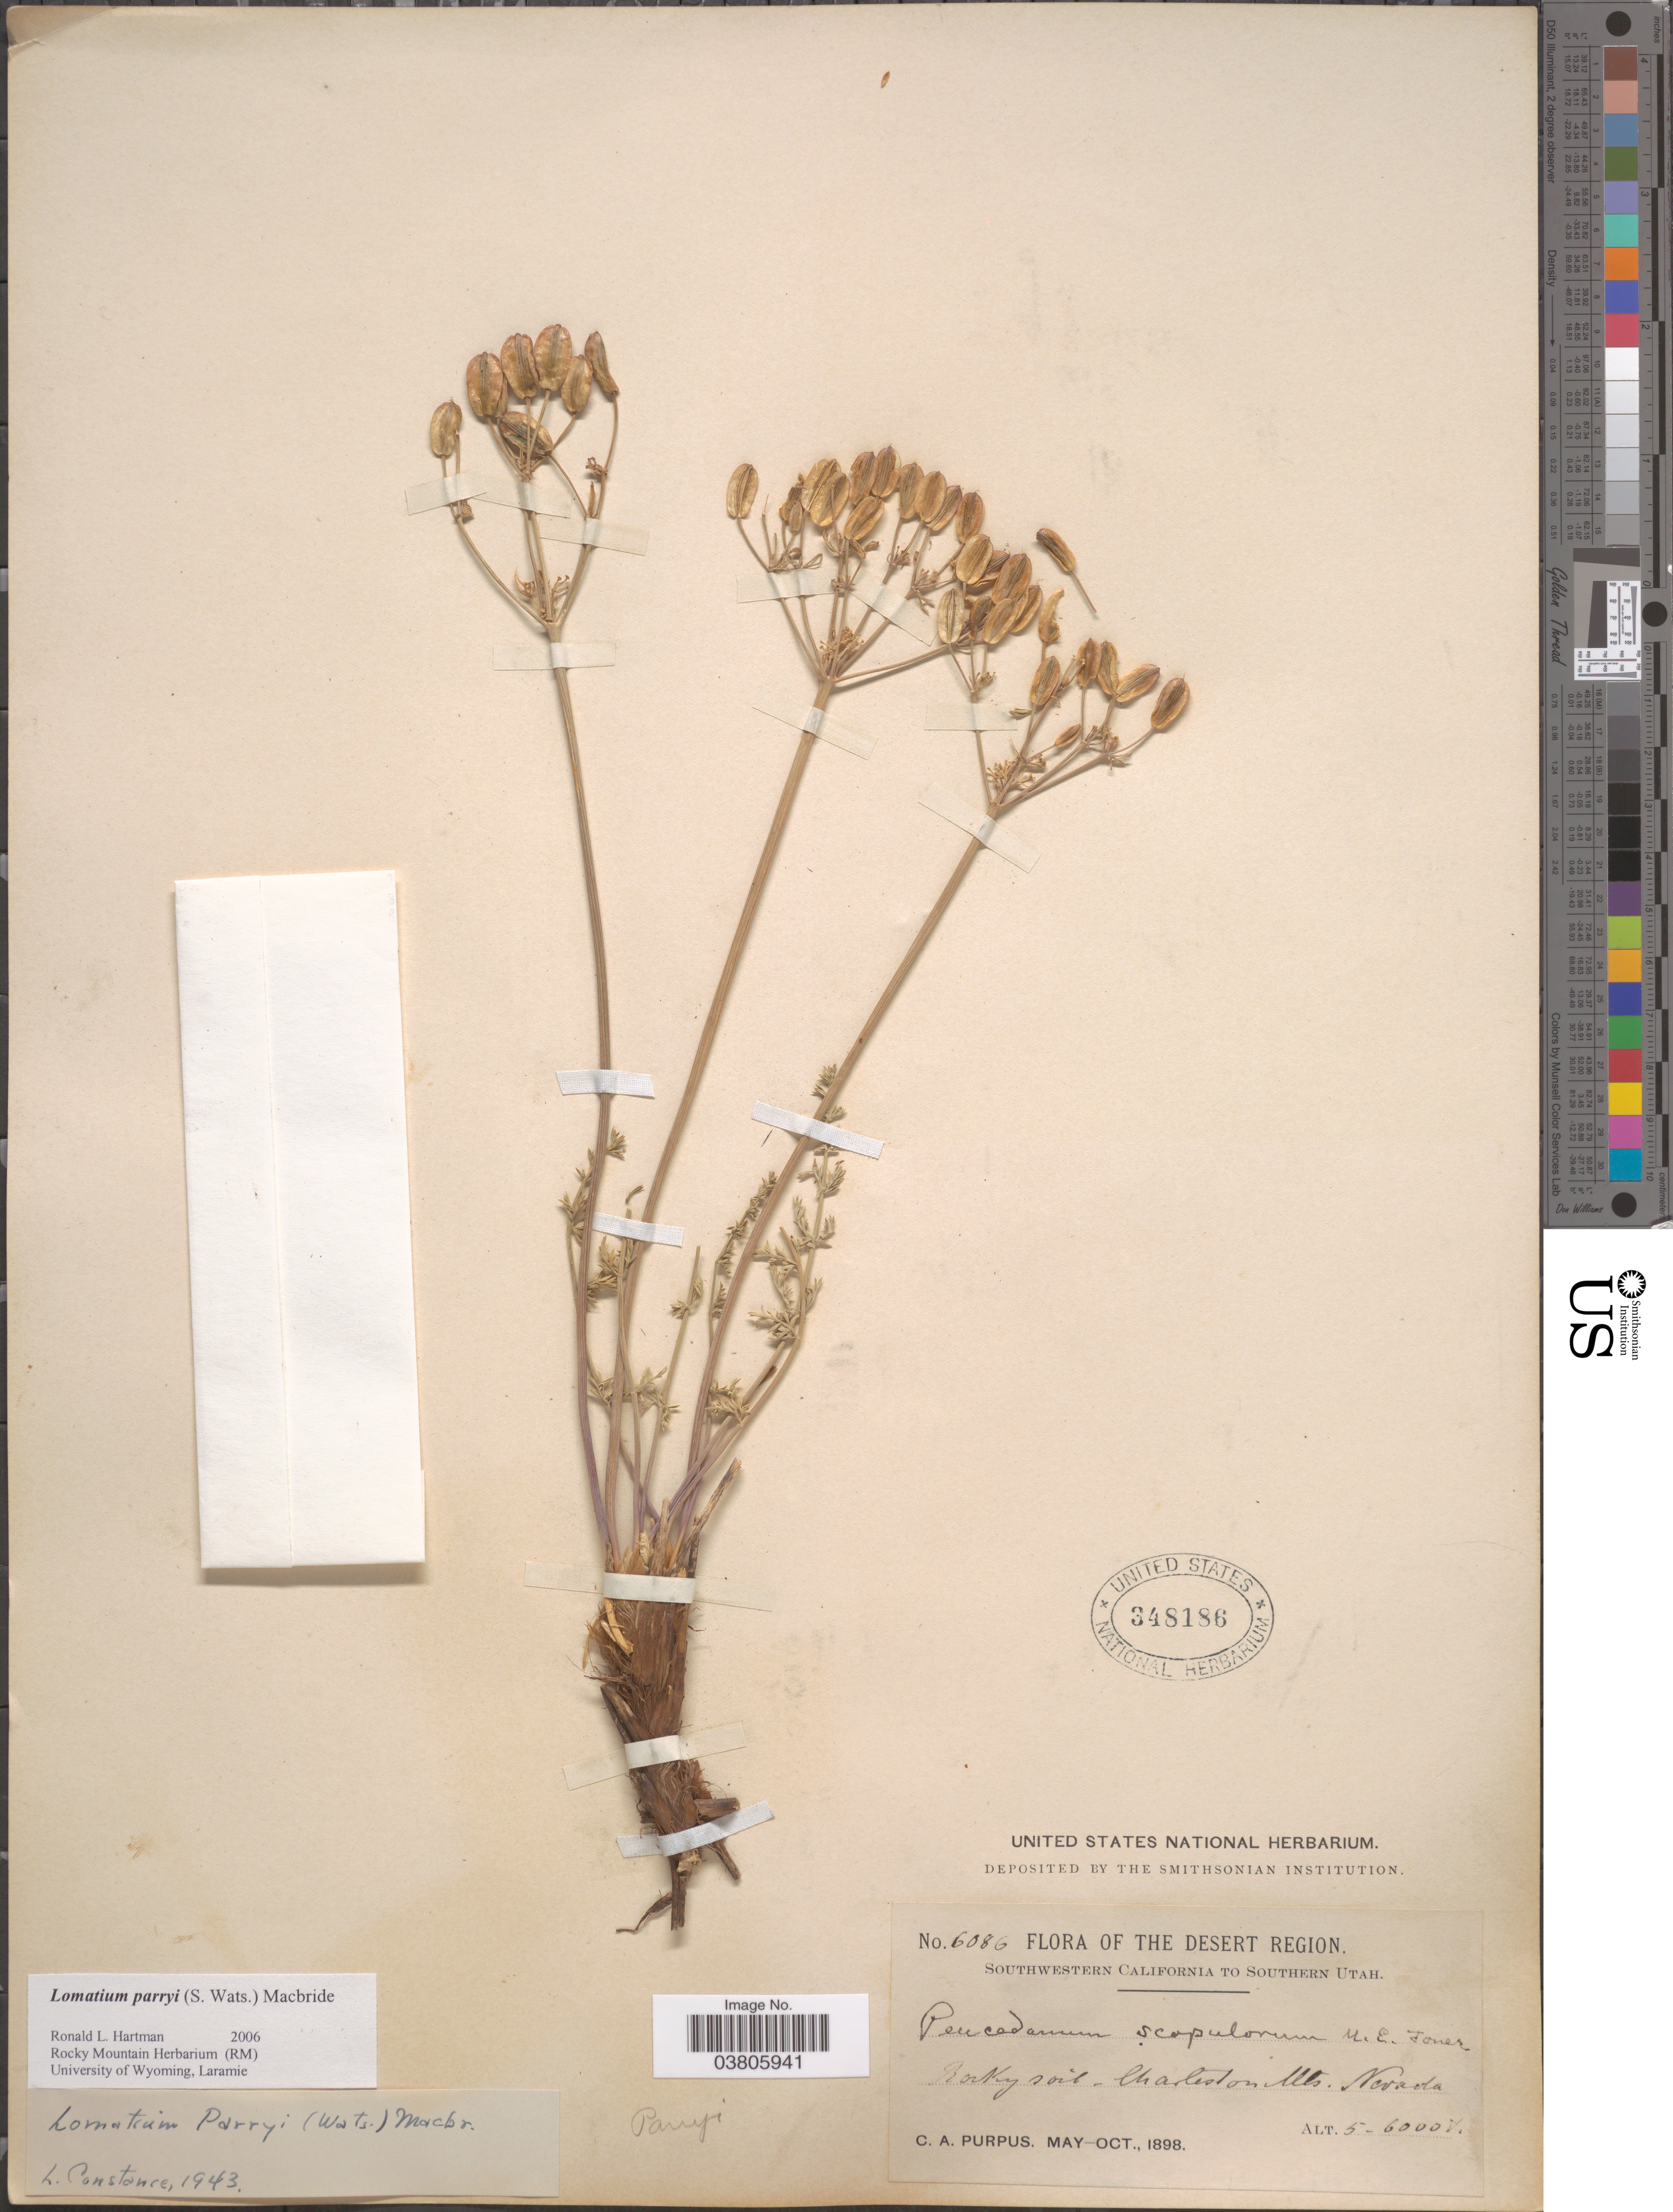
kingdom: Plantae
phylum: Tracheophyta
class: Magnoliopsida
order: Apiales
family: Apiaceae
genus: Lomatium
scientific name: Lomatium parryi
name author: (S. Watson) J.F. Macbr.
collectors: C. A. Purpus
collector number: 6086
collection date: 1898-05/1898-10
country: United States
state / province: Nevada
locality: The Desert Region. Charleston Mts.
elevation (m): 1524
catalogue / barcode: US 348186